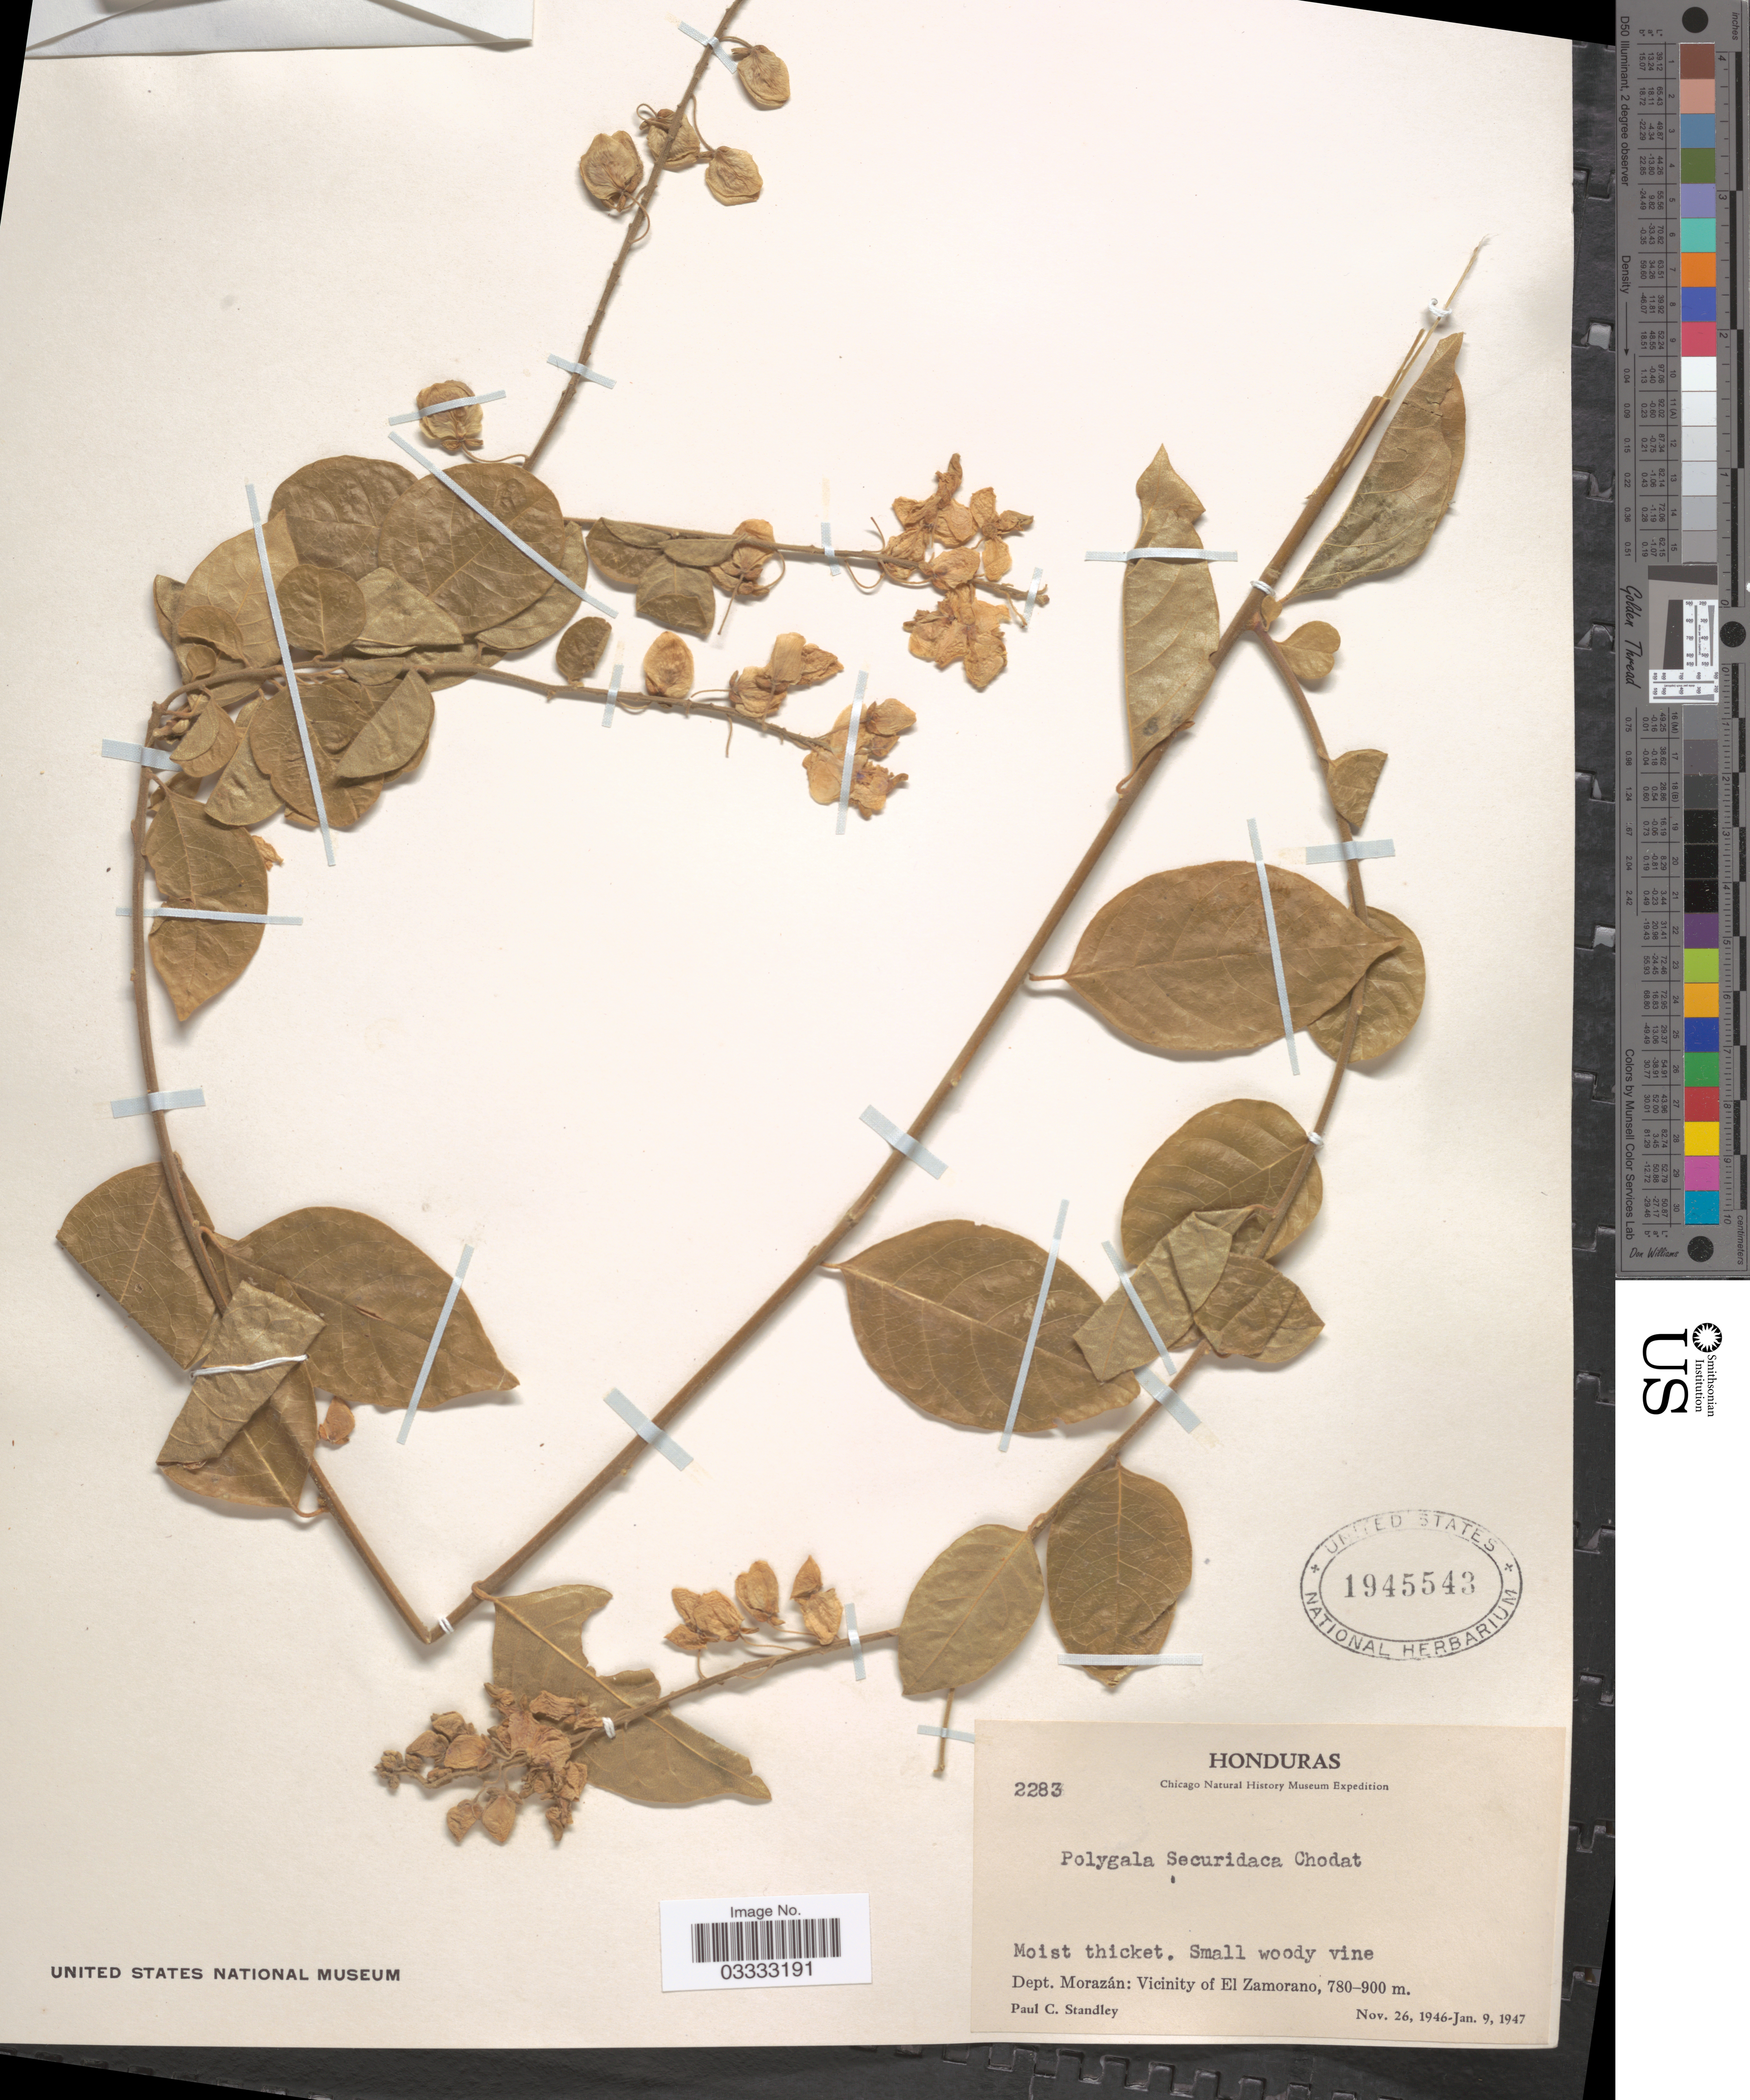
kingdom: Plantae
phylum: Tracheophyta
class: Magnoliopsida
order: Fabales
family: Polygalaceae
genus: Asemeia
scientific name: Asemeia securidaca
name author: (Chodat) J.F.B. Pastore & J.R. Abbott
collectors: P. C. Standley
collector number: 2283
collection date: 1946-11-26/1947-01-09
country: Honduras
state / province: Fco. Morazán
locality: Dept. Morazán: Vicinity of El Zamorano.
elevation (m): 780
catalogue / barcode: US 1945543